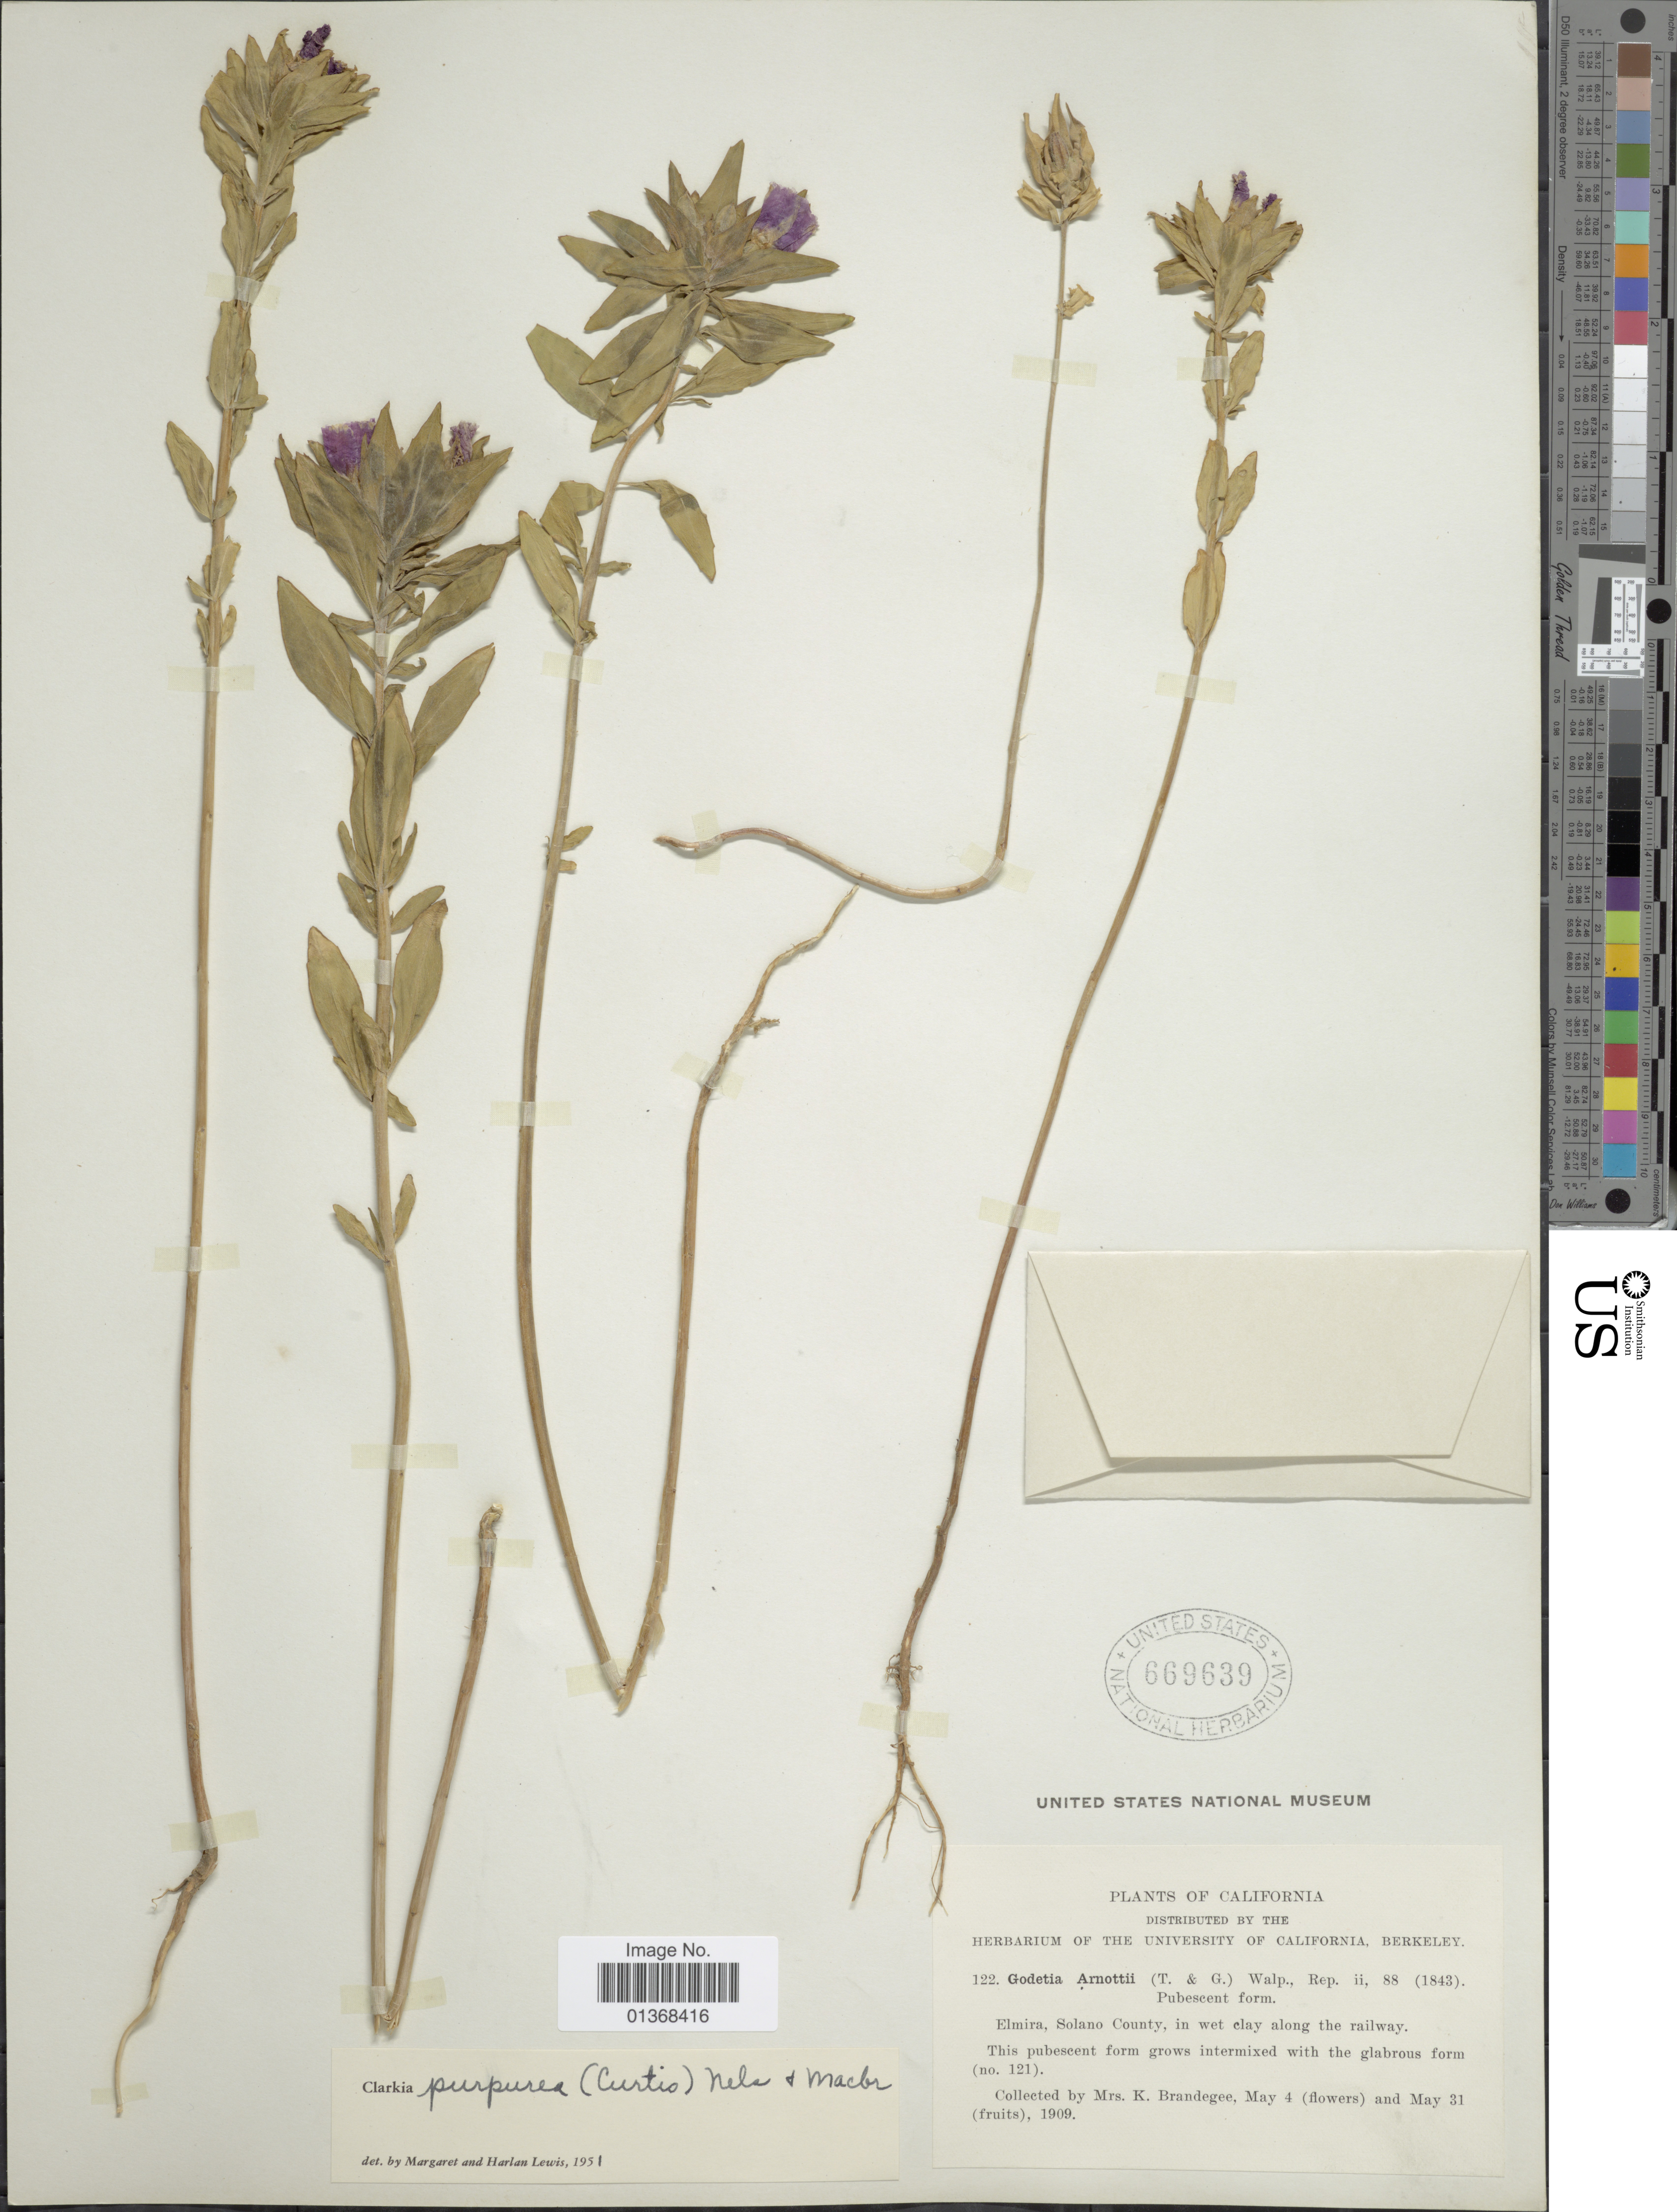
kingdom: Plantae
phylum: Tracheophyta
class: Magnoliopsida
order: Myrtales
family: Onagraceae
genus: Clarkia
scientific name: Clarkia purpurea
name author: (Curtis) A. Nelson & J.F. Macbr.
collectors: K. Brandegee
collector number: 122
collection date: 1909-05-04/1909-05-31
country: United States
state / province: California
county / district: Solano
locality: Elmira, Solano County, in wet clay along the railway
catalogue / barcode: US 669639